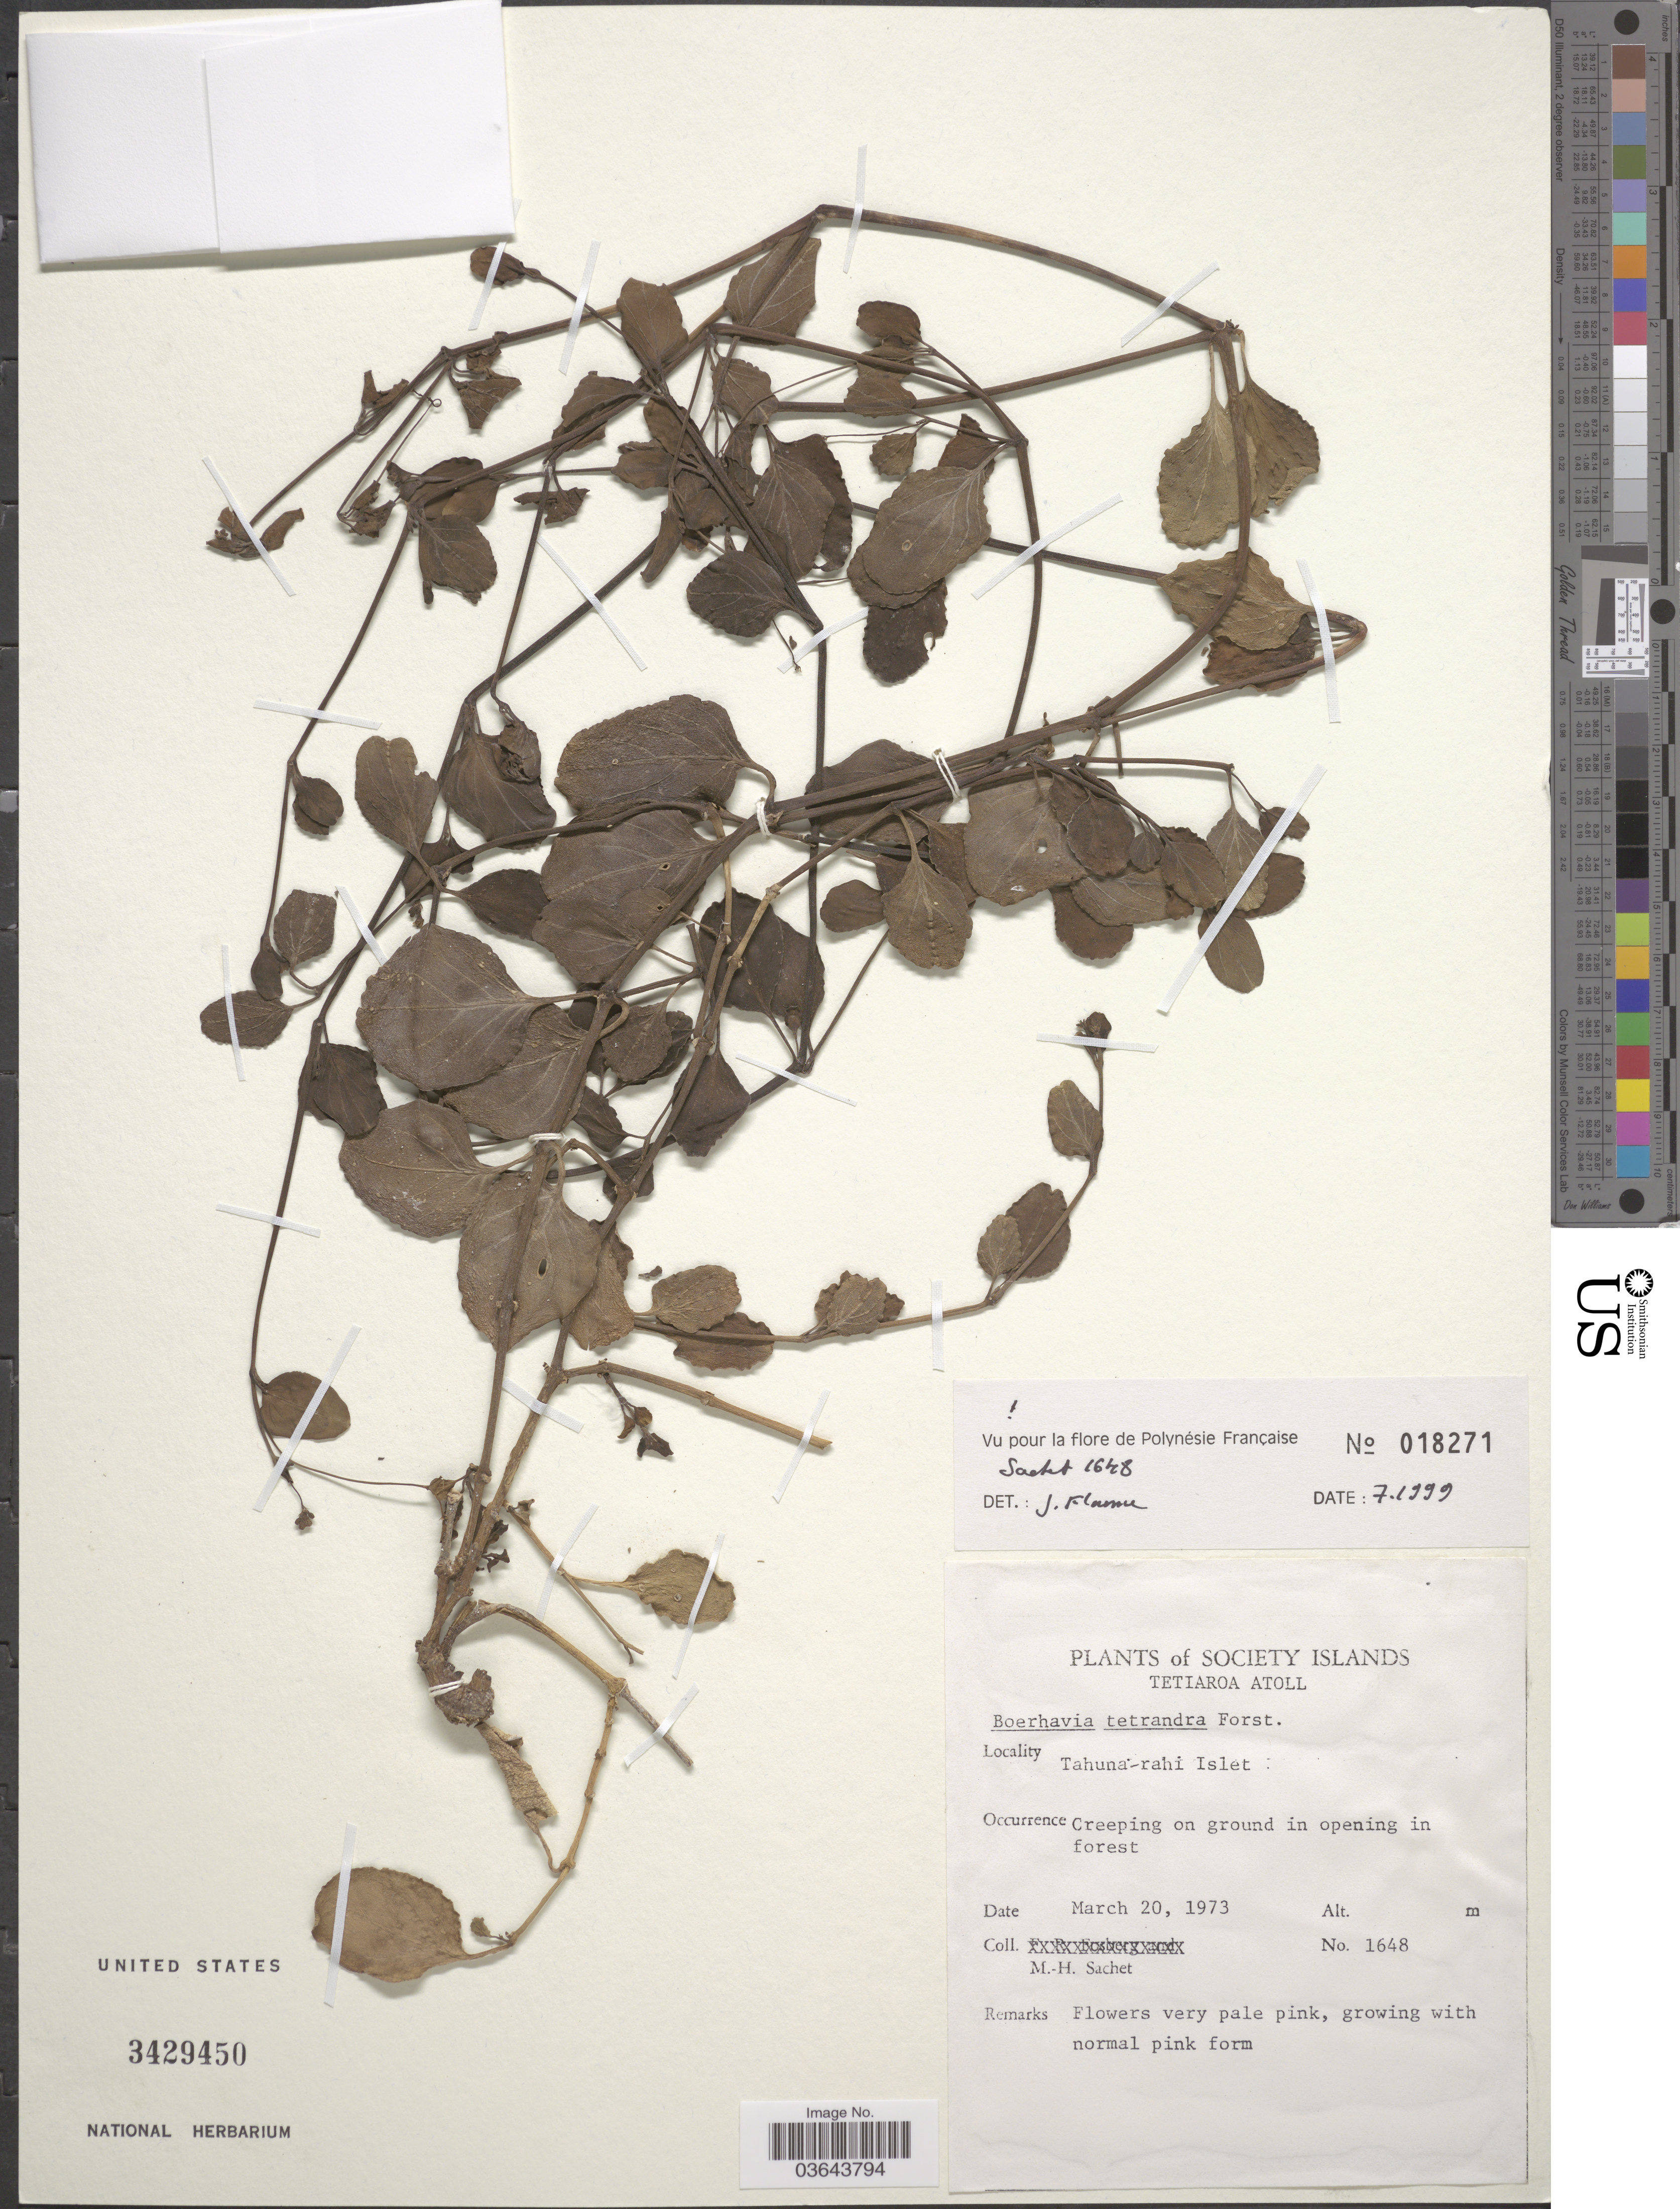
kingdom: Plantae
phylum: Tracheophyta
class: Magnoliopsida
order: Caryophyllales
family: Nyctaginaceae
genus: Boerhavia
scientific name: Boerhavia tetrandra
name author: G. Forst.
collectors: M.-H. Sachet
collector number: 1648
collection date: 1973-03-20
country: French Polynesia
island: Tetiaroa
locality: Society Islands. Tetiaroa Atoll. Tahuna-rahi Islet.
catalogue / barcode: US 3429450